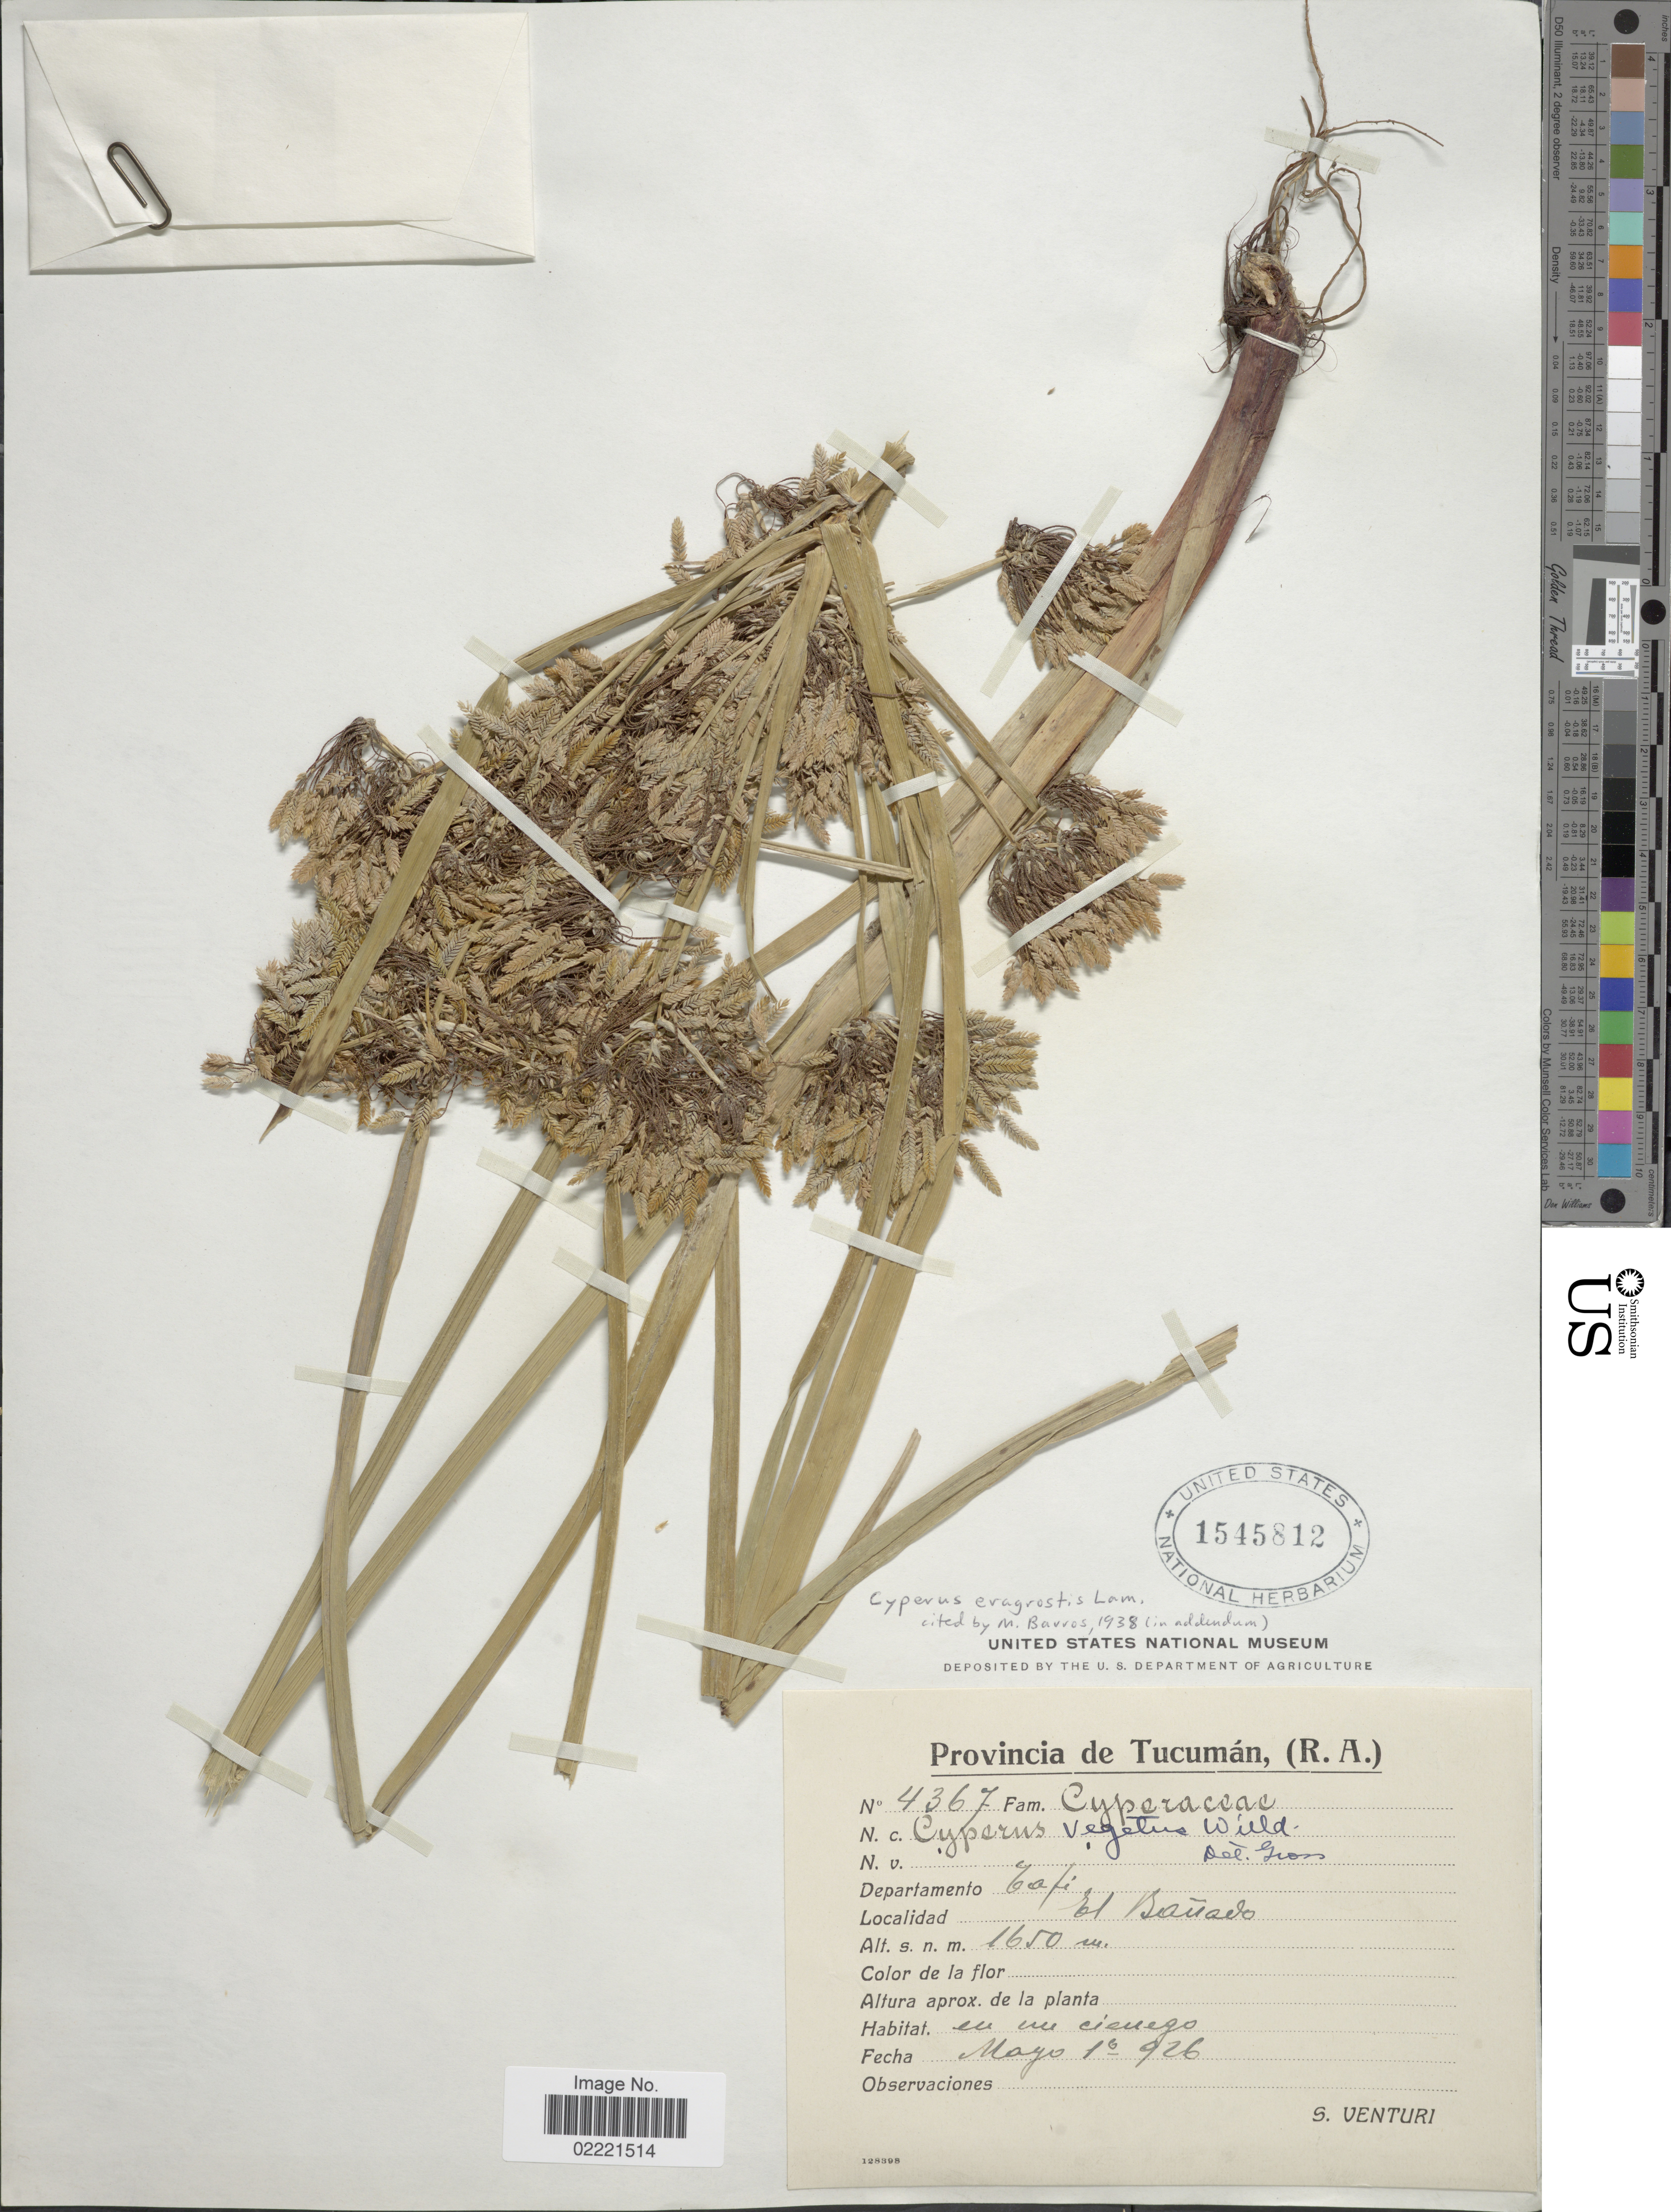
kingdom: Plantae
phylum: Tracheophyta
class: Liliopsida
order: Poales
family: Cyperaceae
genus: Cyperus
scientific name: Cyperus eragrostis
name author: Lam.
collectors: S. Venturi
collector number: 4367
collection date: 1926-05-01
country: Argentina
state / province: Tucuman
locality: (R.A.) Departamento Tafi, El Banero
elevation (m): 1650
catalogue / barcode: US 1545812